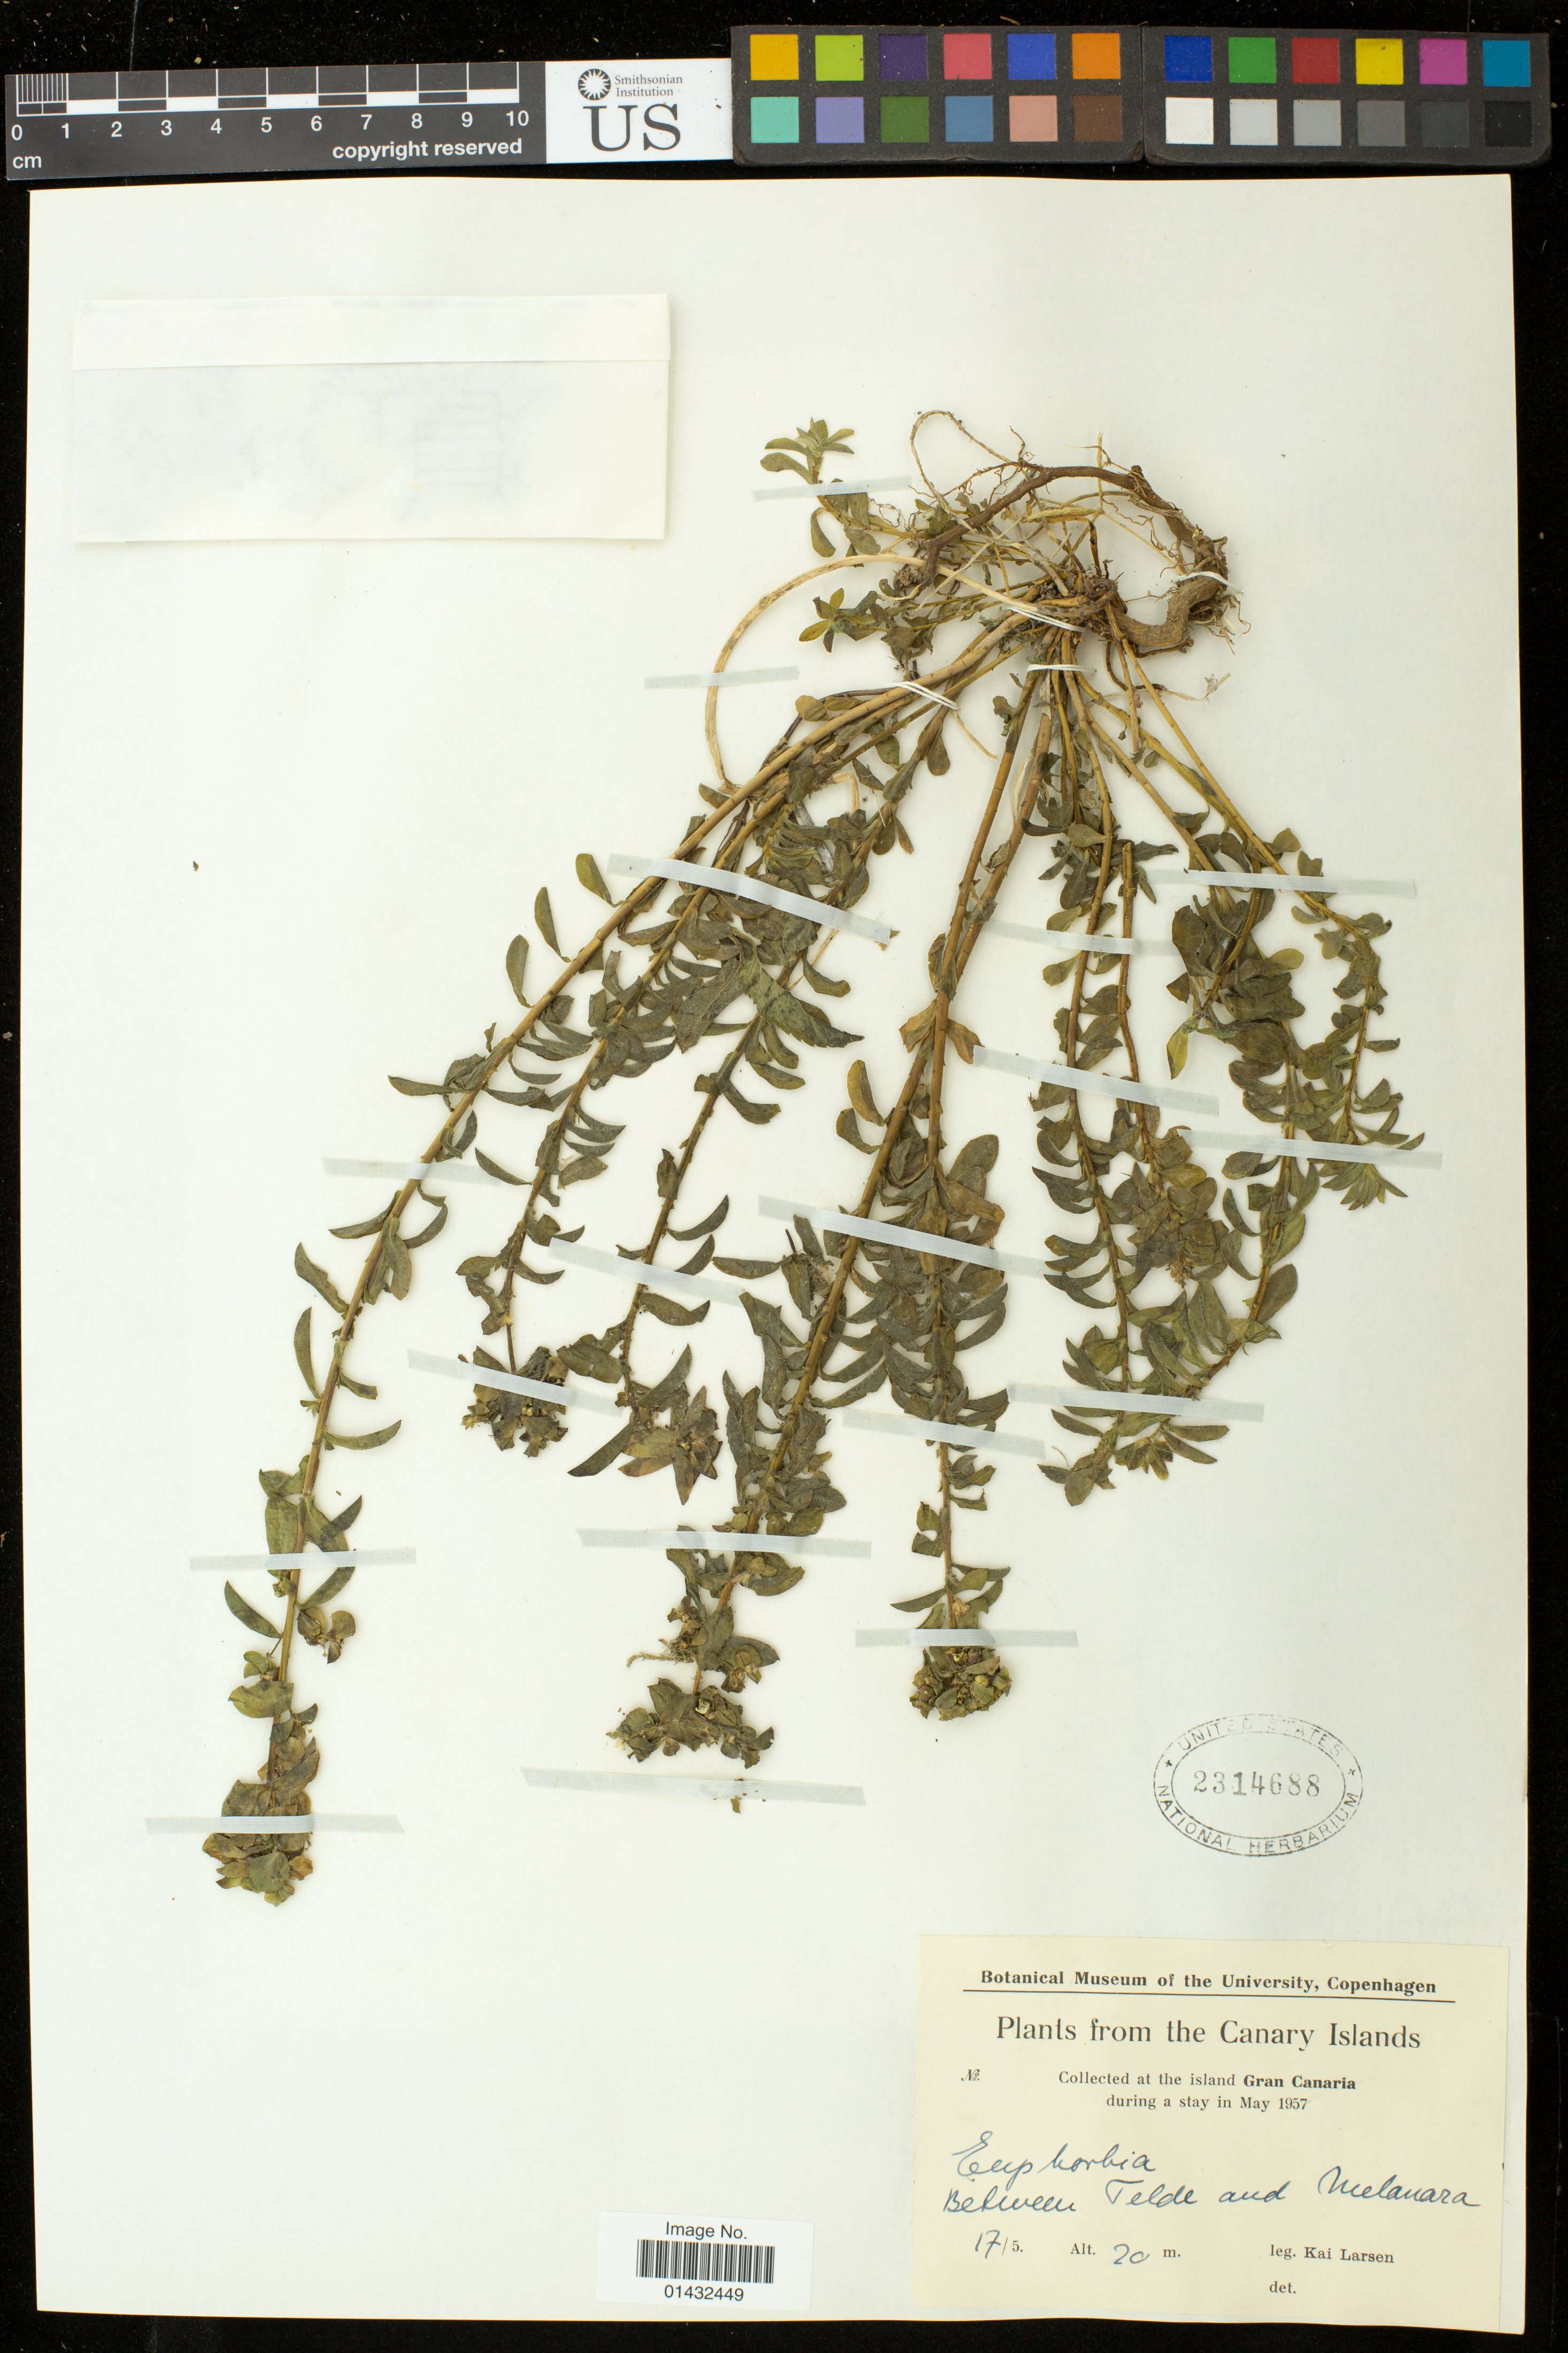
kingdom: Plantae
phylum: Tracheophyta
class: Magnoliopsida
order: Malpighiales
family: Euphorbiaceae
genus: Euphorbia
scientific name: Euphorbia sp.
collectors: K. Larsen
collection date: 1957-05-17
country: Spain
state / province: Canarias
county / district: Las Palmas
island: Grand Canary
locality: Gran Canaria; Between Telde and Melanara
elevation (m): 20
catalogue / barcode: US 2314688